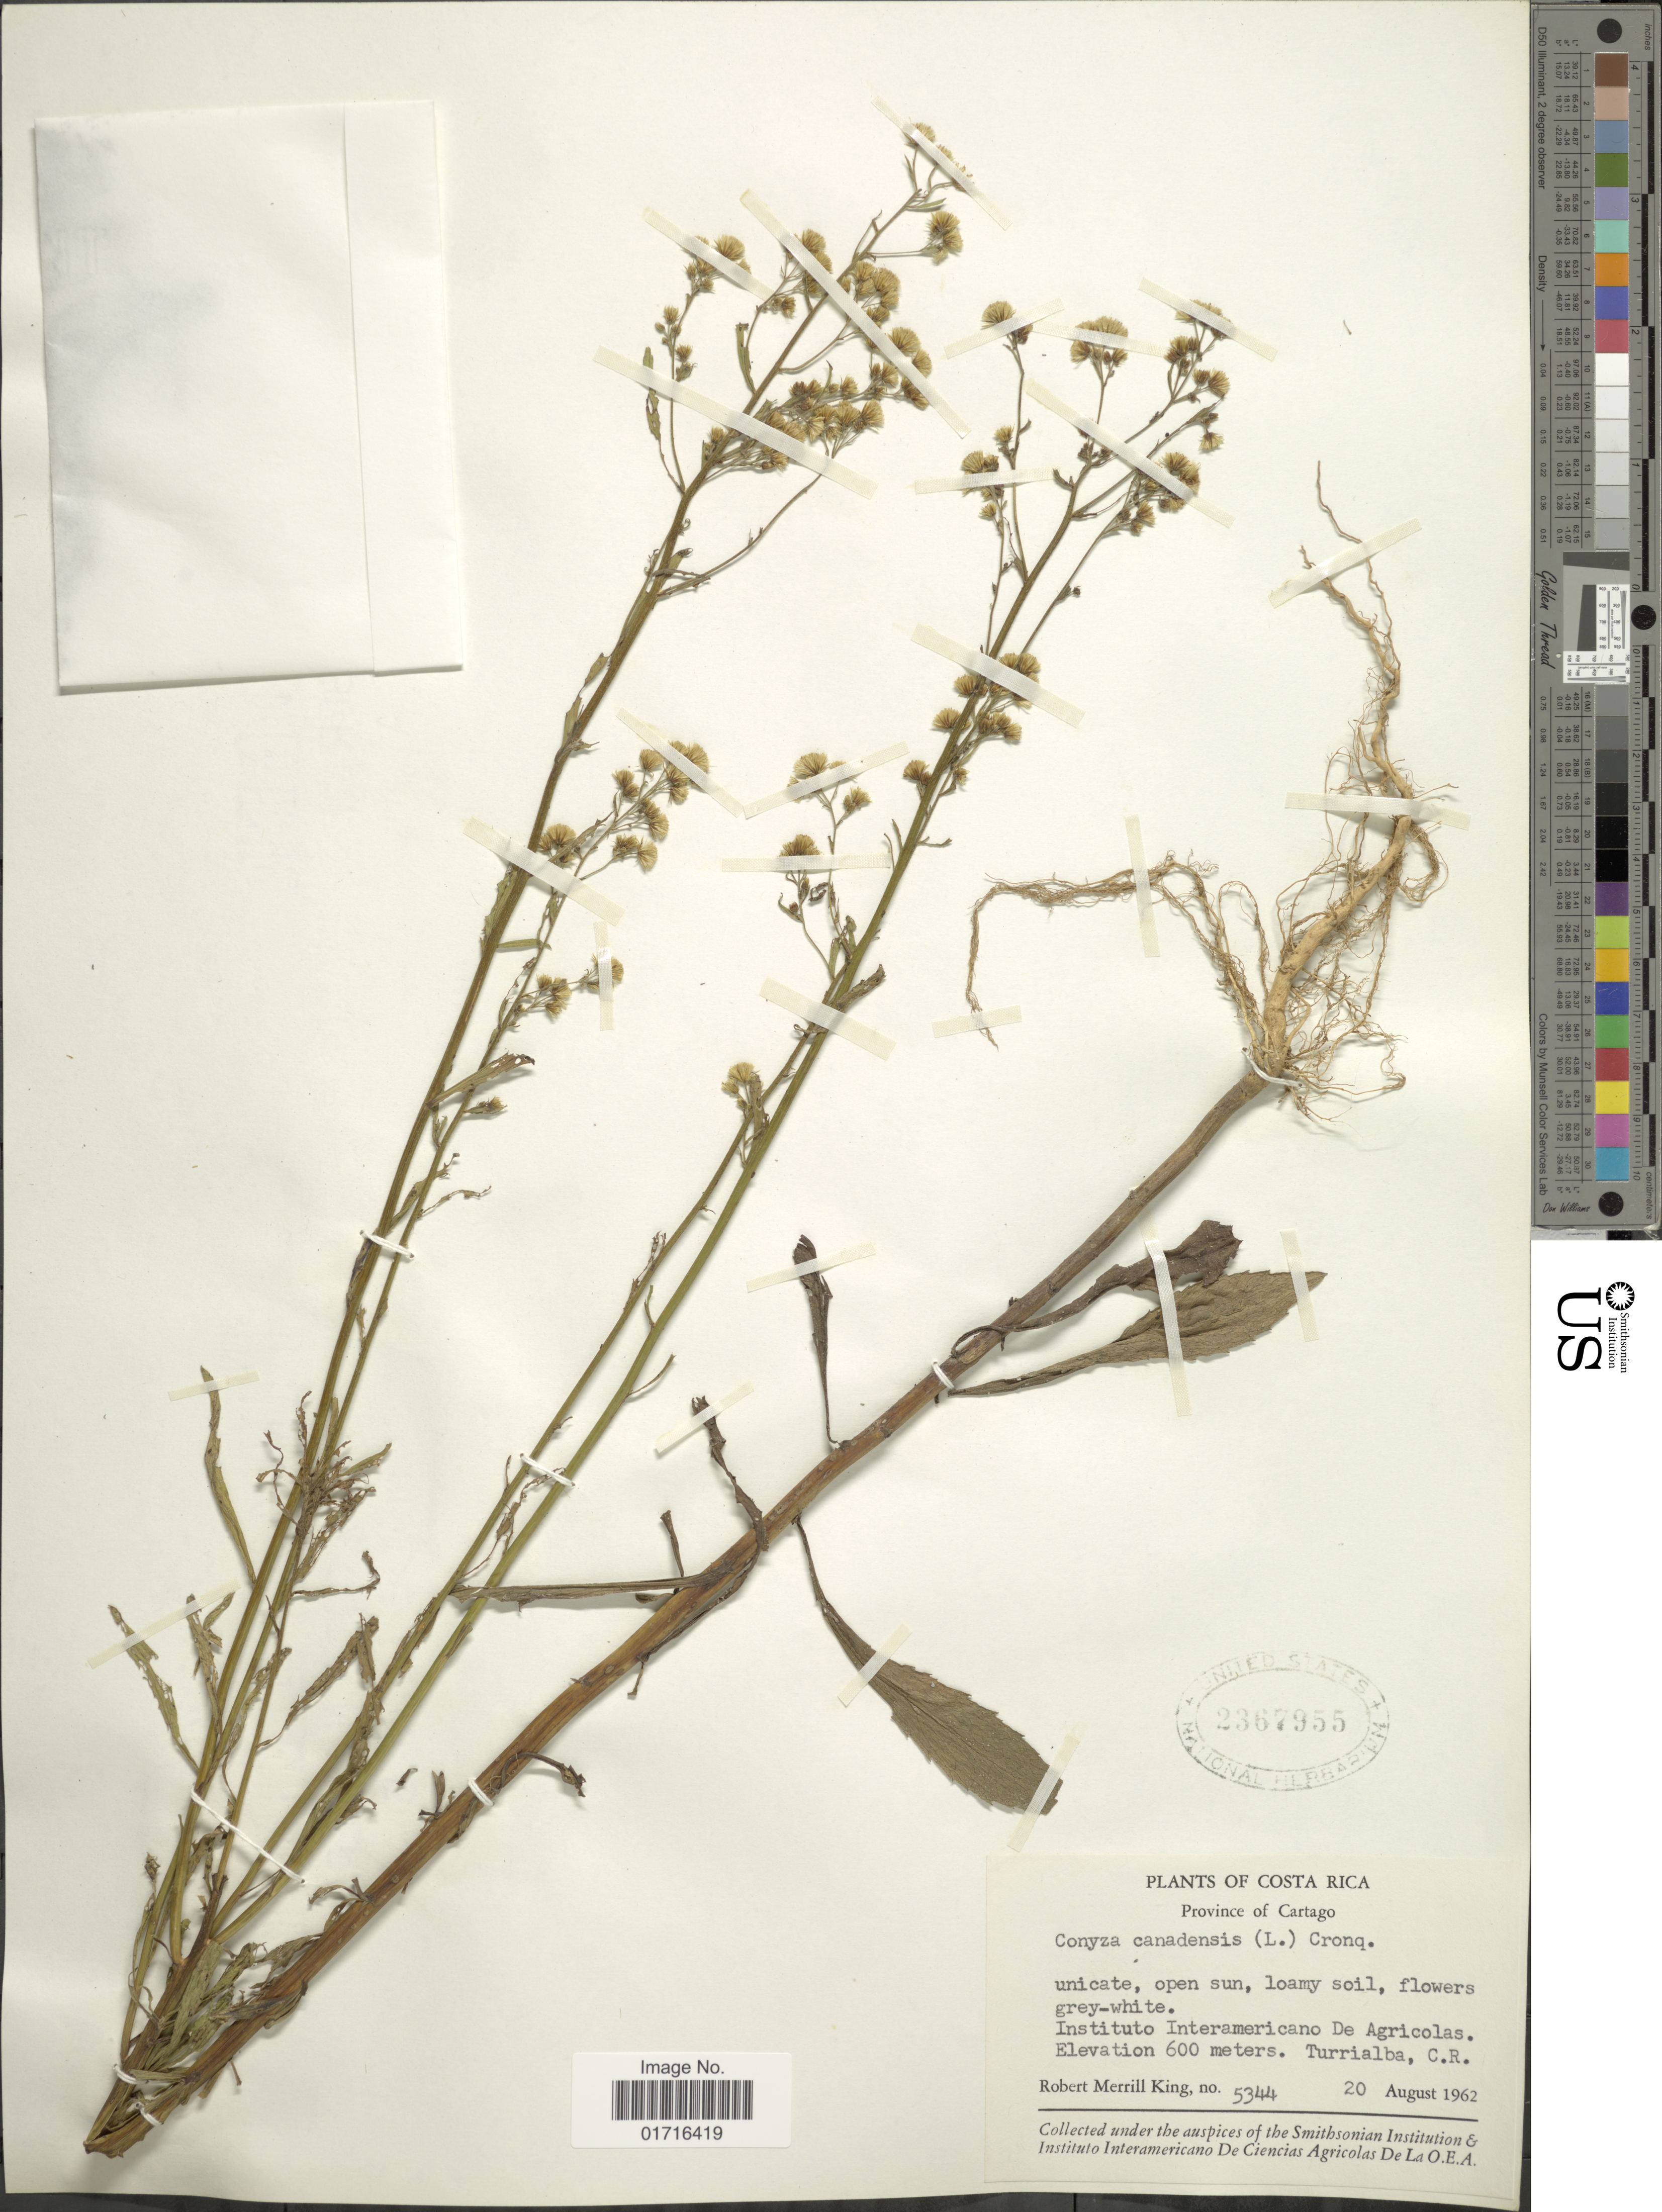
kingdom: Plantae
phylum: Tracheophyta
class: Magnoliopsida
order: Asterales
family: Asteraceae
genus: Conyza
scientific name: Conyza canadensis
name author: (L.) Cronq.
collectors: R. M. King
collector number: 5344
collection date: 1962-08-20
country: Costa Rica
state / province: Cartago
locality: Instituto Interamericano de Agricolas. Turrialba, C.R.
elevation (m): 600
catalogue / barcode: US 2367955